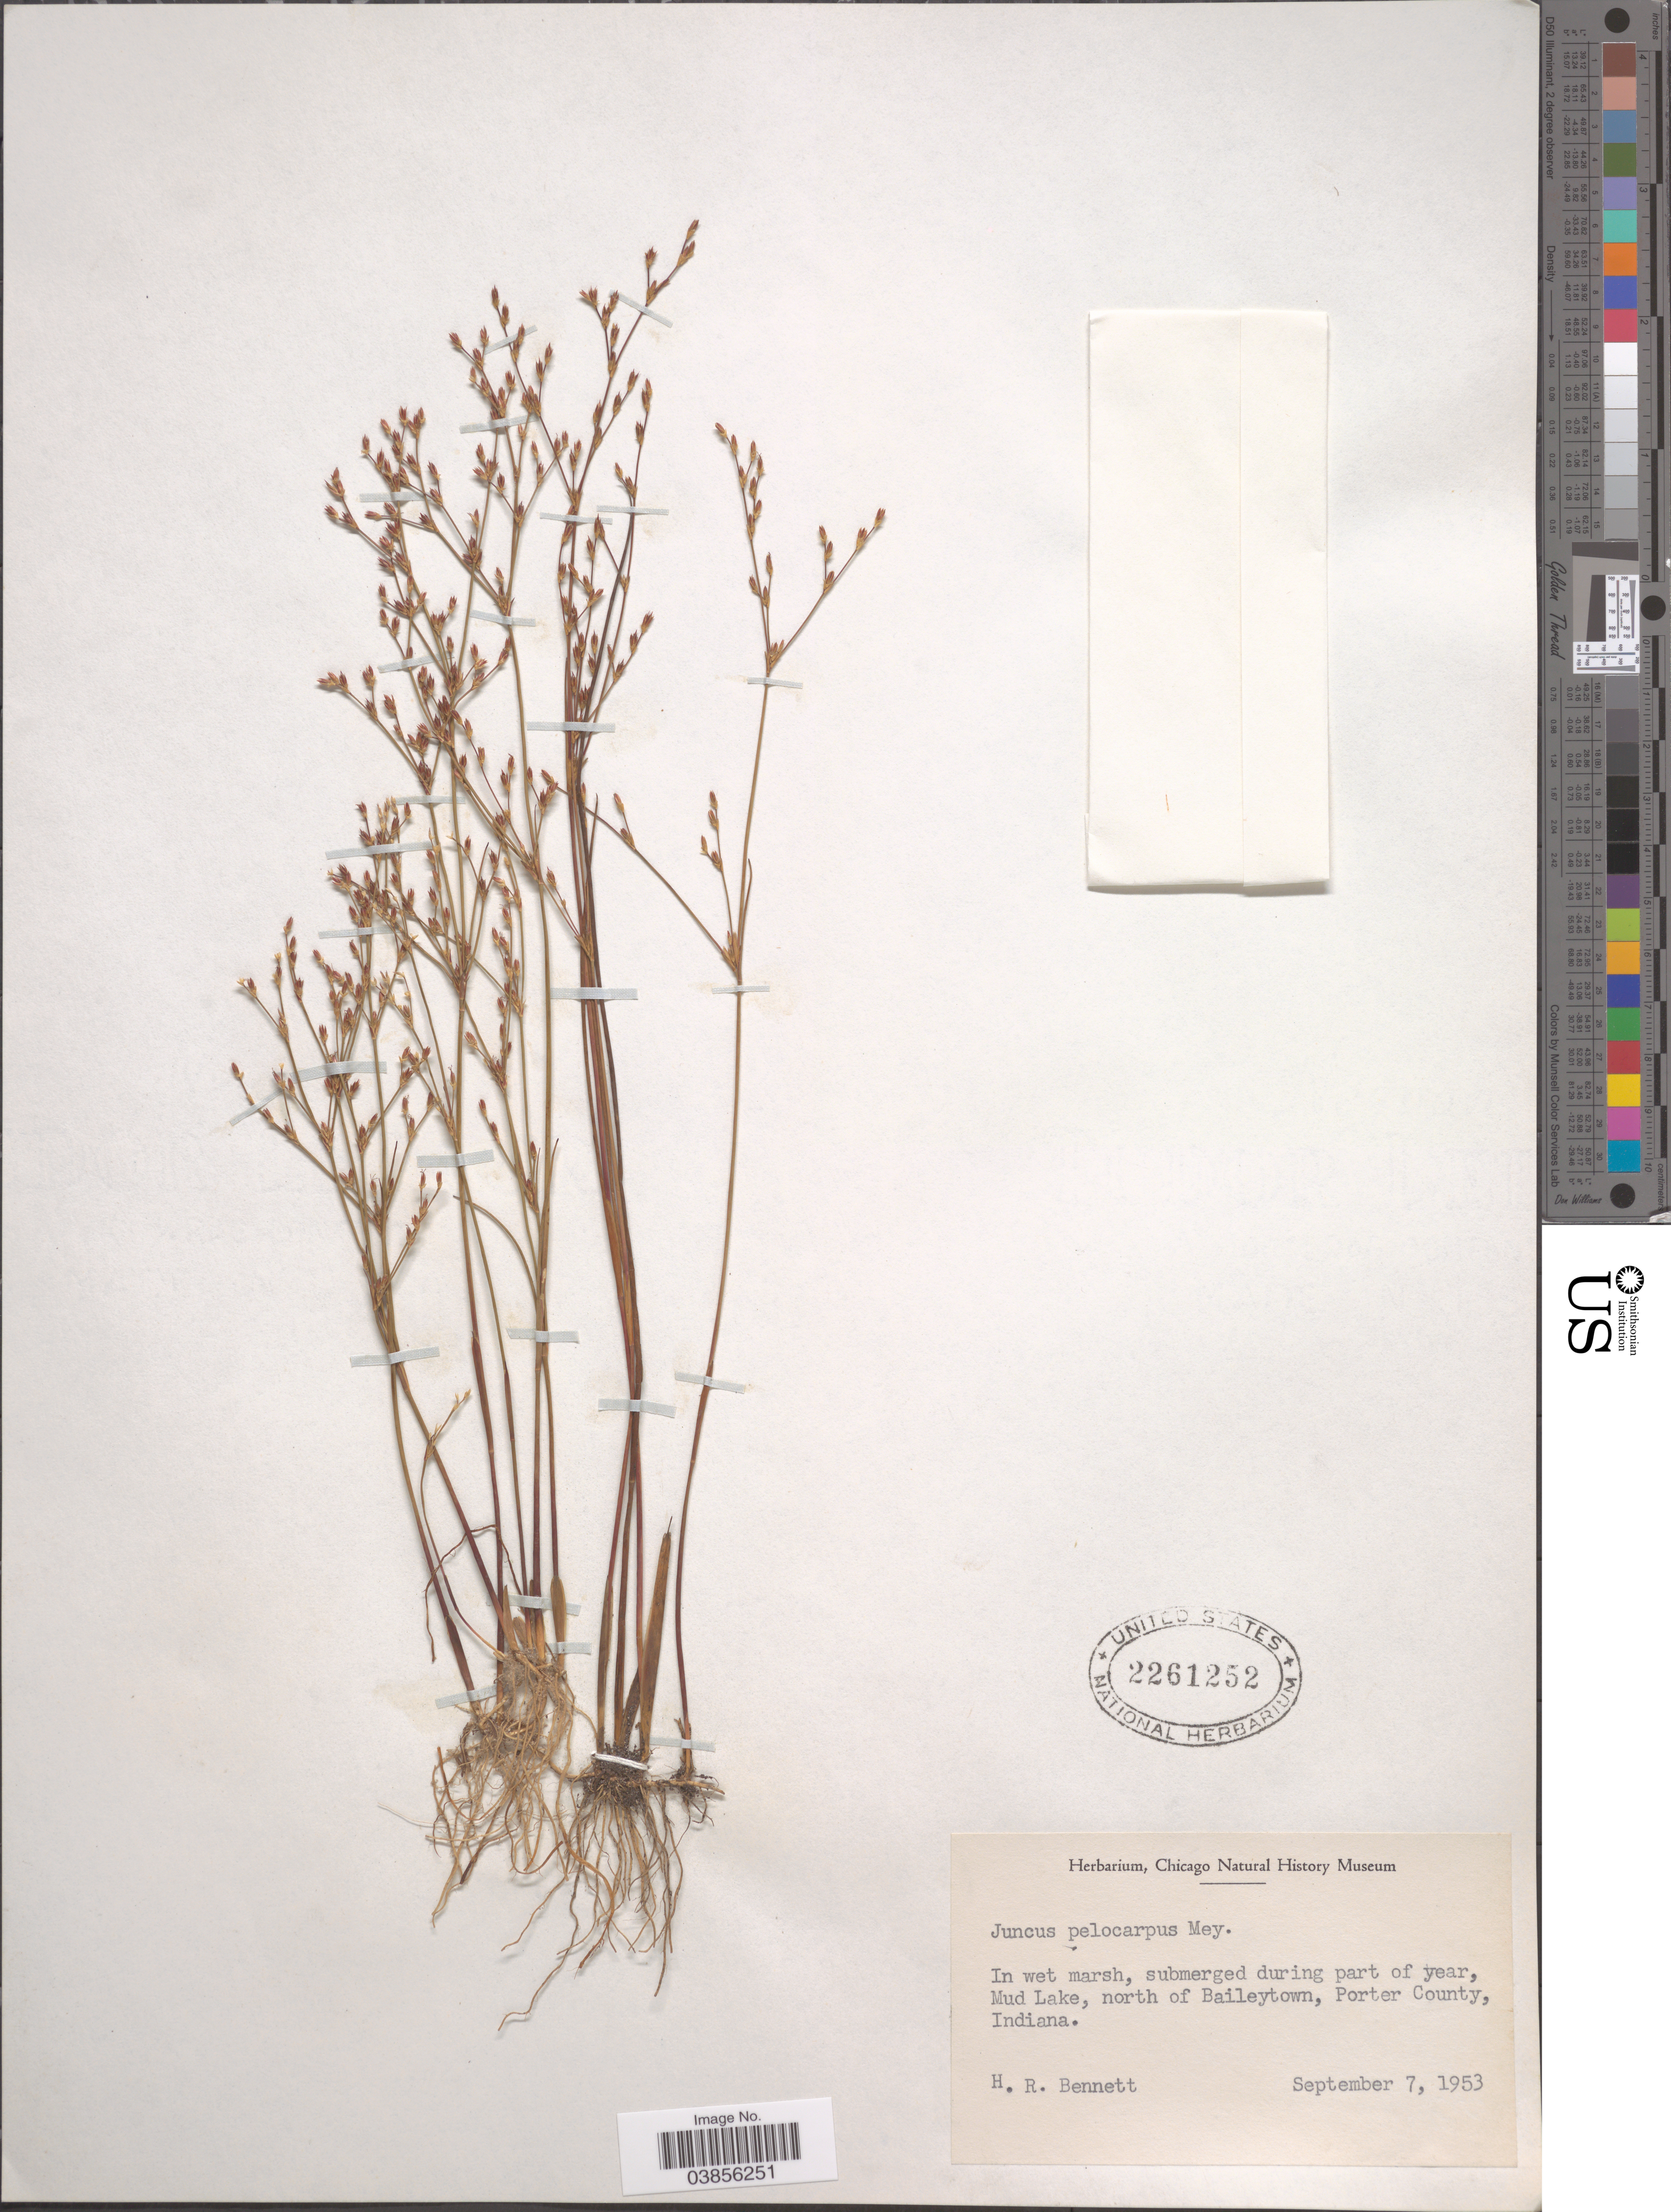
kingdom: Plantae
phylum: Tracheophyta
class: Liliopsida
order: Poales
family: Juncaceae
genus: Juncus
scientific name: Juncus pelocarpus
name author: E. Mey.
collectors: H. R. Bennett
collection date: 1953-09-07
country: United States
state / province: Indiana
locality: Mud Lake, north of Baileytown, Porter County.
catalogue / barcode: US 2261252